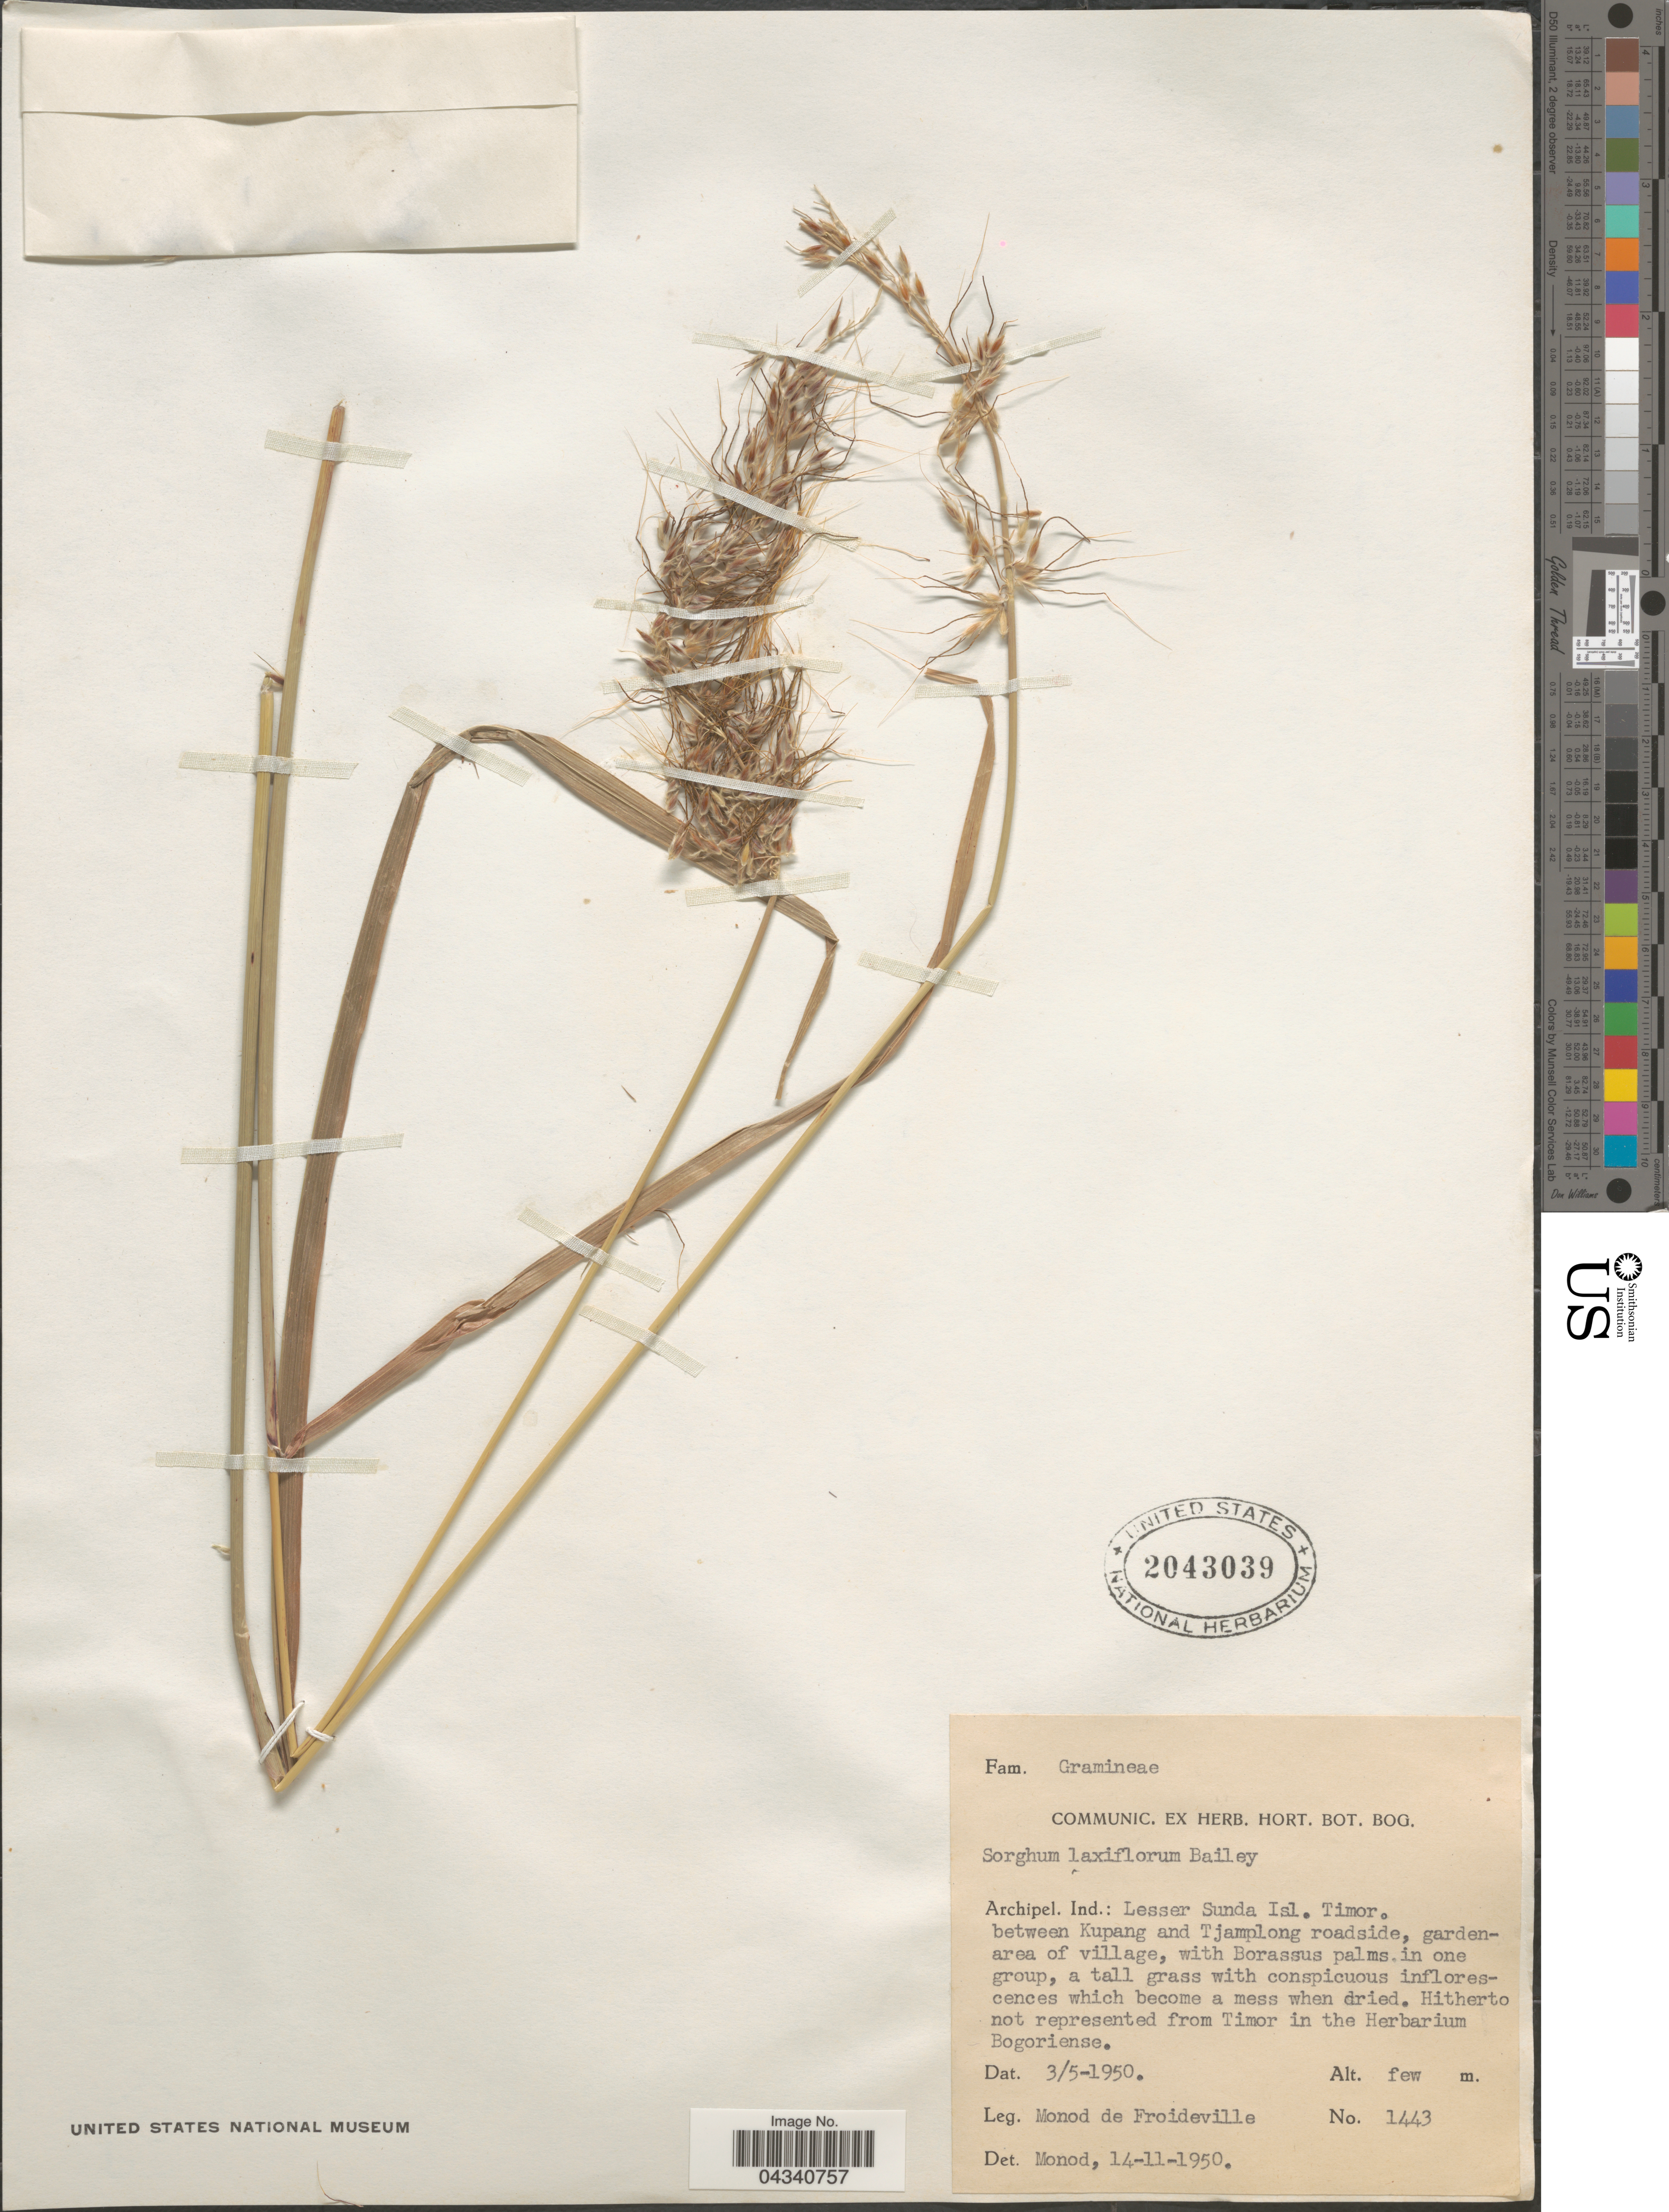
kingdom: Plantae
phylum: Tracheophyta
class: Liliopsida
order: Poales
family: Poaceae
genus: Sorghum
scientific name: Sorghum laxiflorum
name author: F.M. Bailey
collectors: C. Monod de Froideville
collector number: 1443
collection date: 1950-05-03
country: Indonesia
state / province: Nusa Tenggara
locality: Archipel. Ind.: Lesser Sunda Isl. Timor. between Kupang and Tjamplong roadside, garden-area of village.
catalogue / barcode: US 2043039